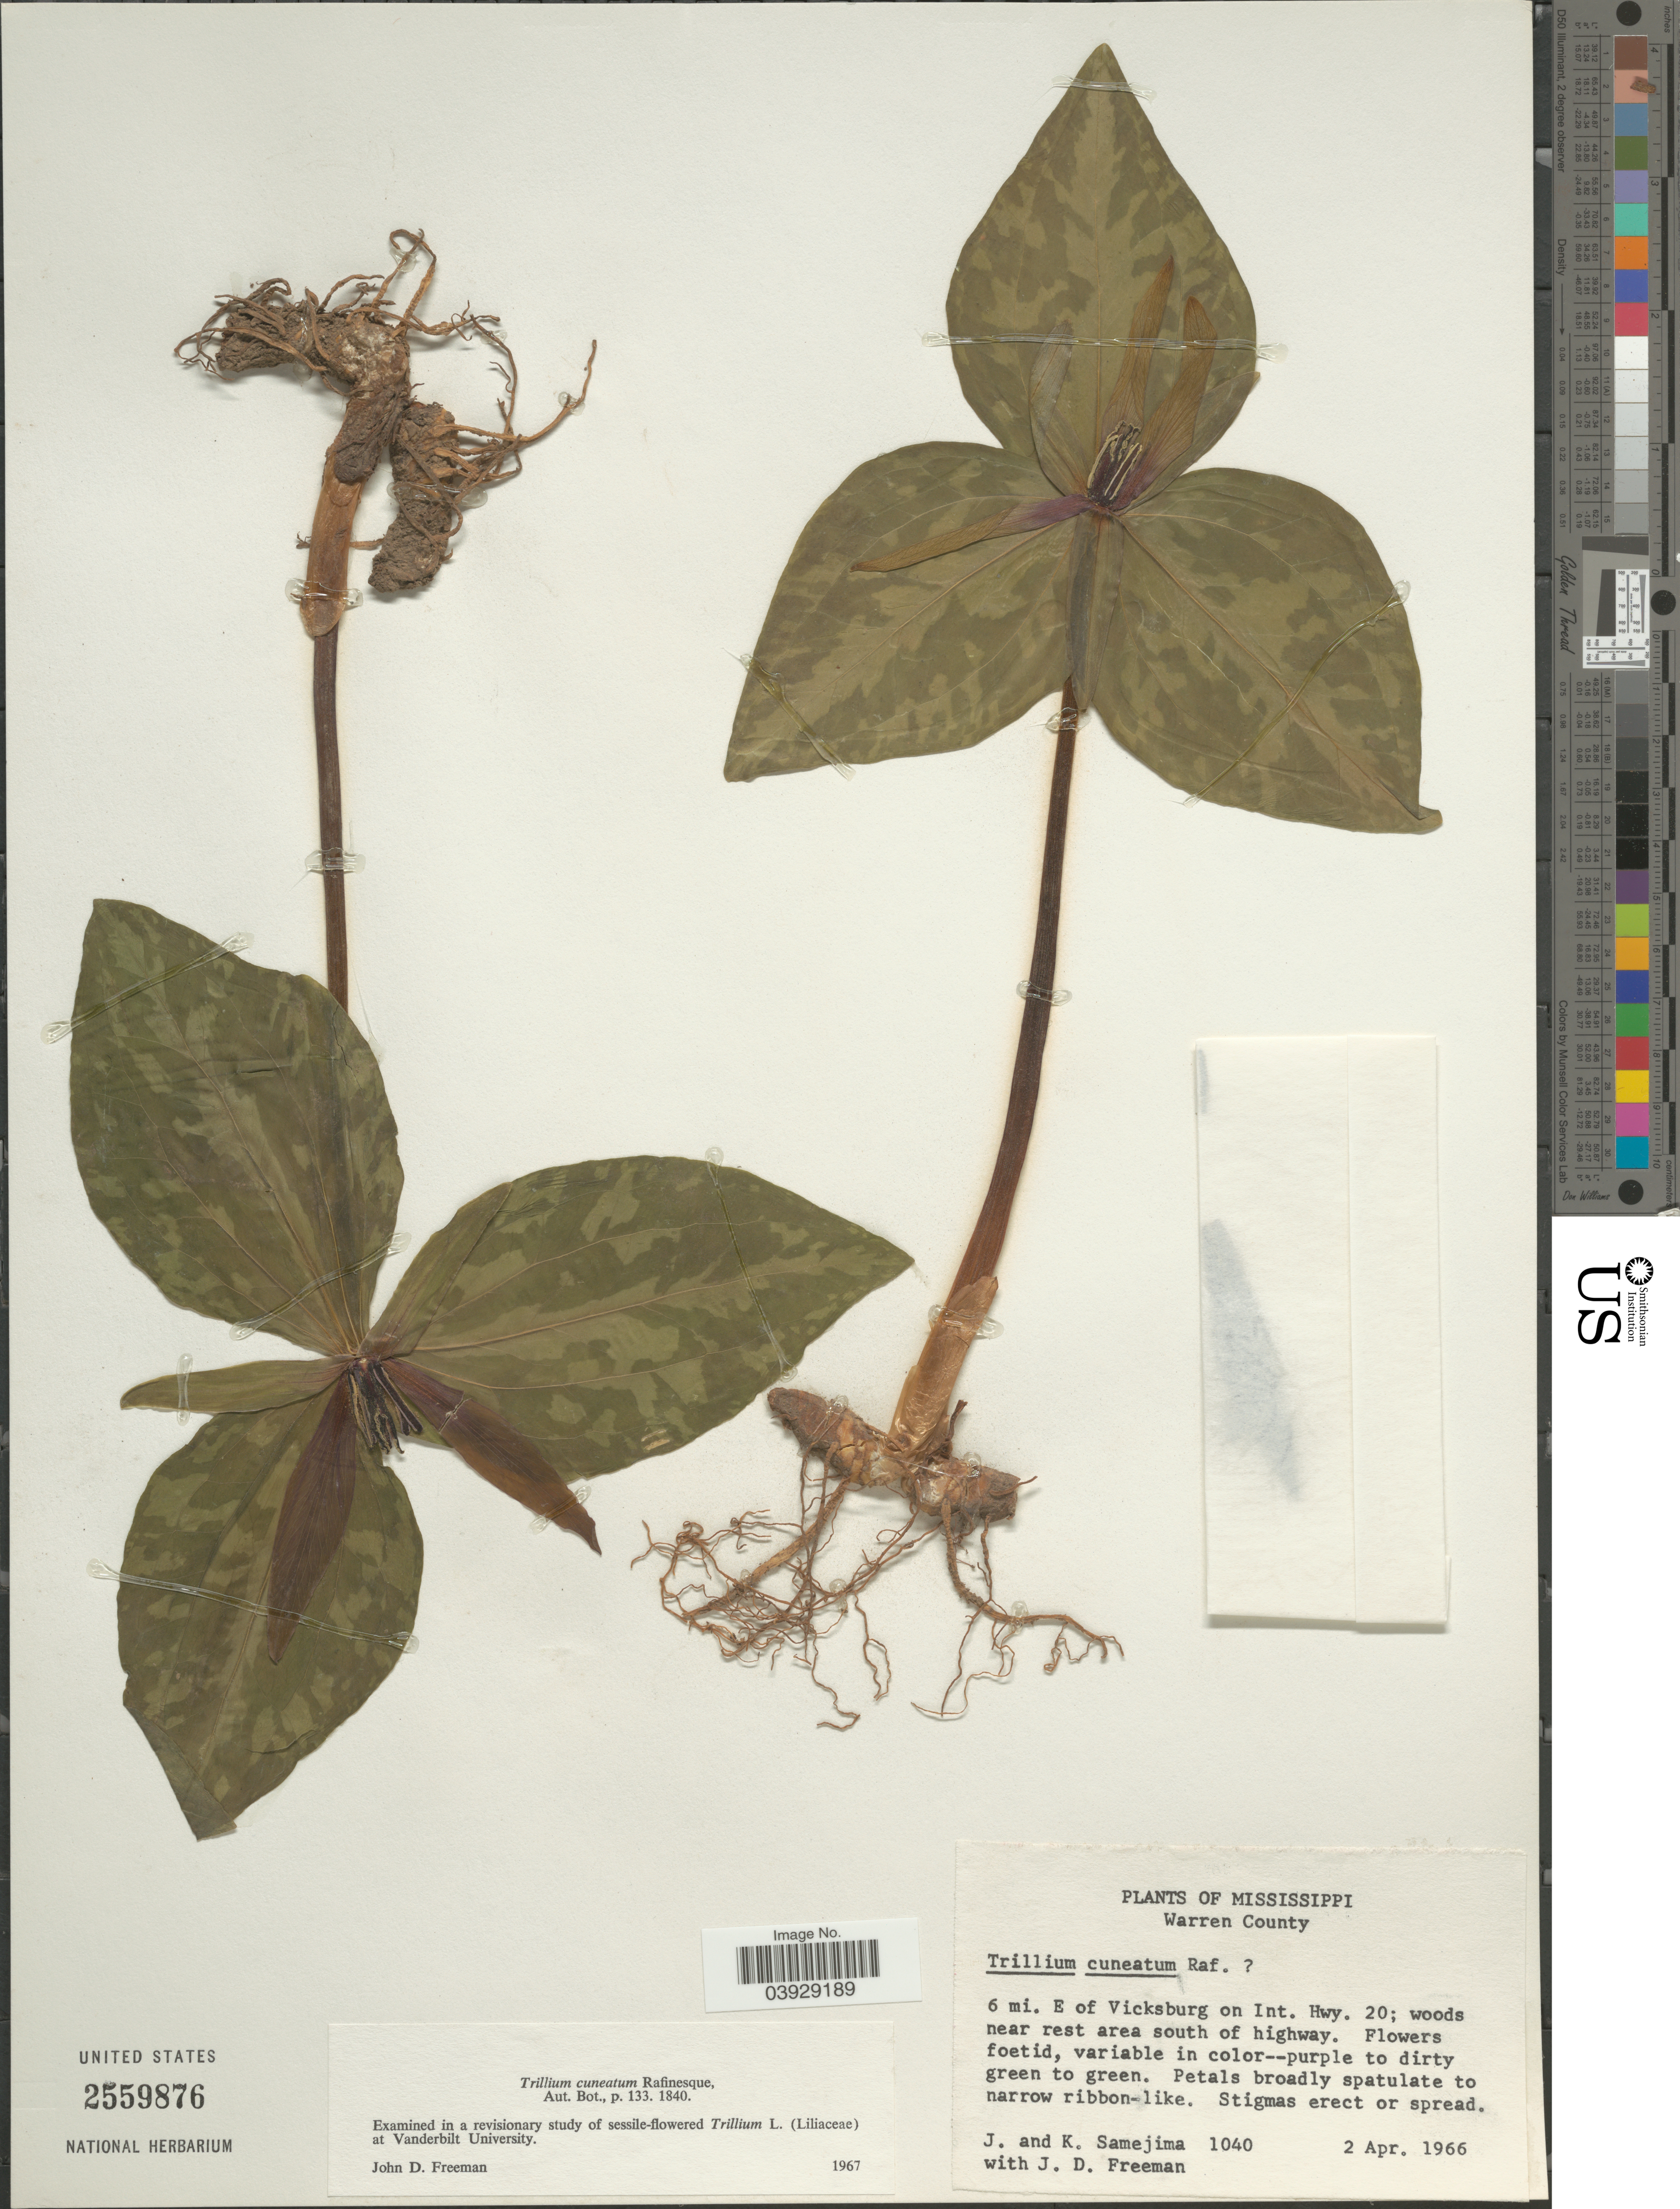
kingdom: Plantae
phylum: Tracheophyta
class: Liliopsida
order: Liliales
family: Melanthiaceae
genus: Trillium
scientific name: Trillium cuneatum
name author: Raf.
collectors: J. Samejima, K. Samejima & J. Freeman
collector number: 1040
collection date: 1966-04-02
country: United States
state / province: Mississippi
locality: Warren County. 6 mi. E of Vicksburg on Int. Hwy. 20; woods near rest area south of highway.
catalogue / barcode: US 2559876